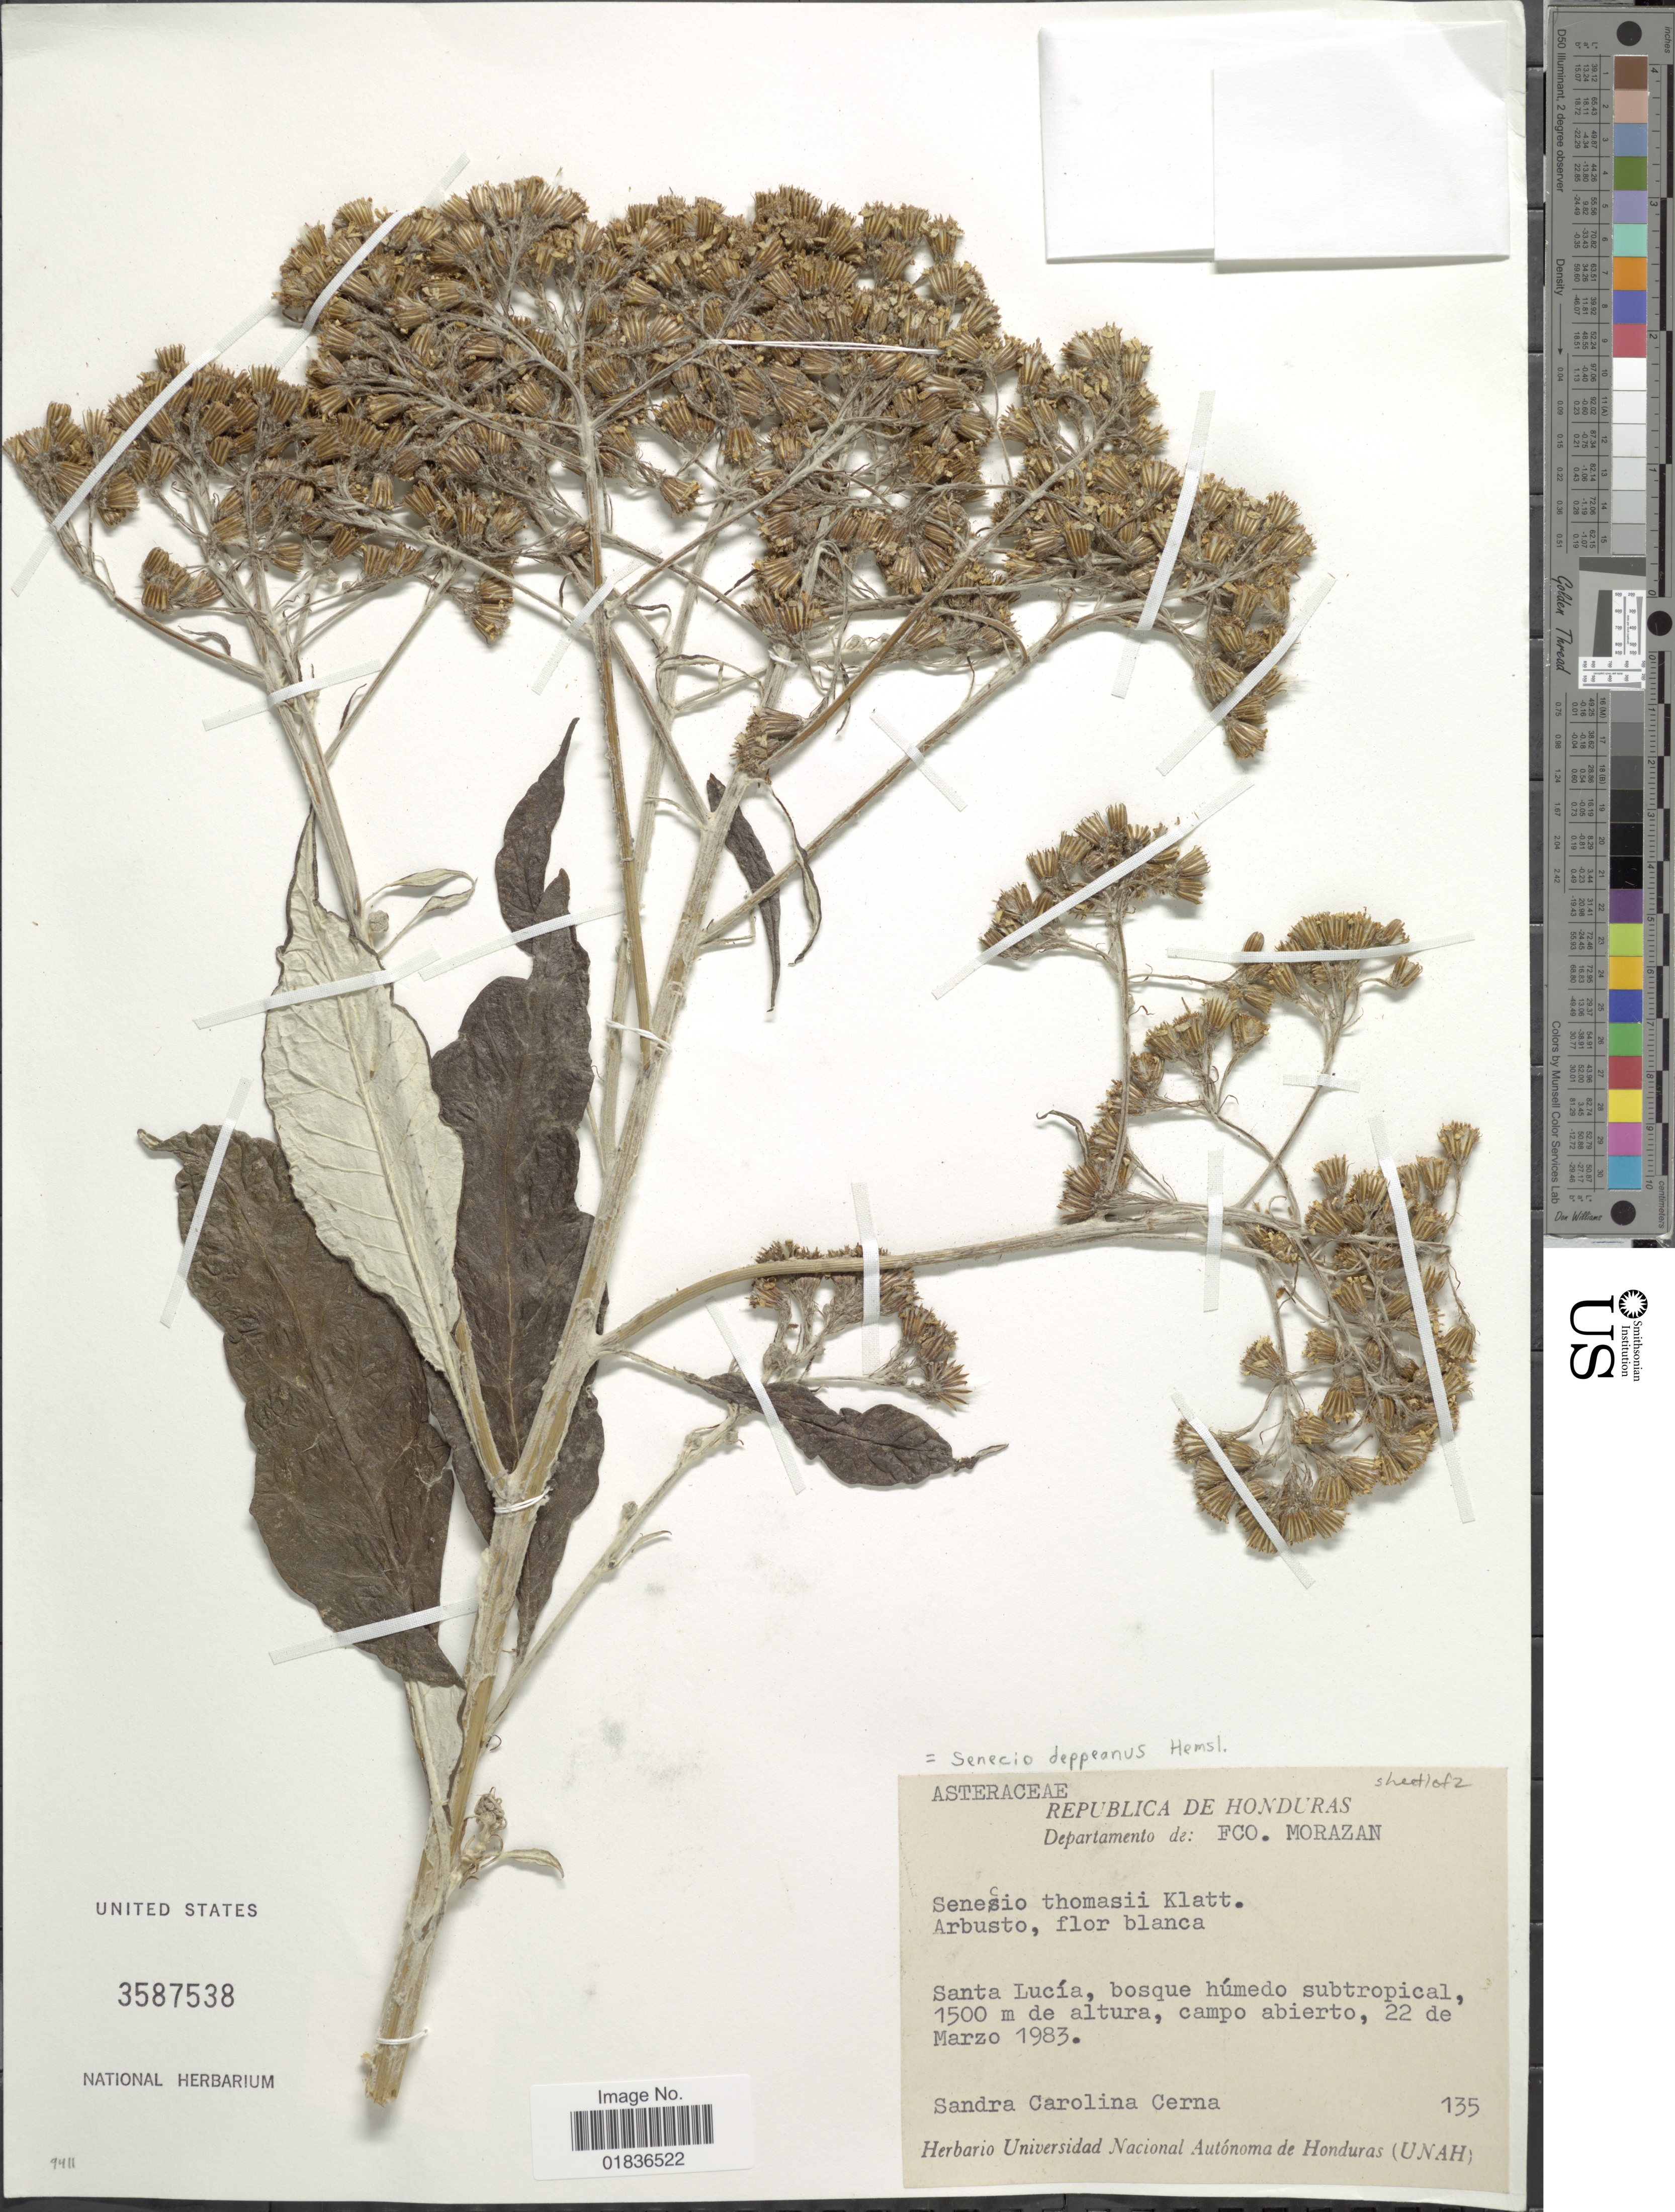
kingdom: Plantae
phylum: Tracheophyta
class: Magnoliopsida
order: Asterales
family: Asteraceae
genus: Senecio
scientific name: Senecio deppeanus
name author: Hemsl.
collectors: S. Carolina Cerna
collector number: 135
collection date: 1983-03-22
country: Honduras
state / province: Fco. Morazán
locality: Santa Lucia, bosque humedo subtropical, campo abierto.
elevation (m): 1500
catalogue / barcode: US 3587538